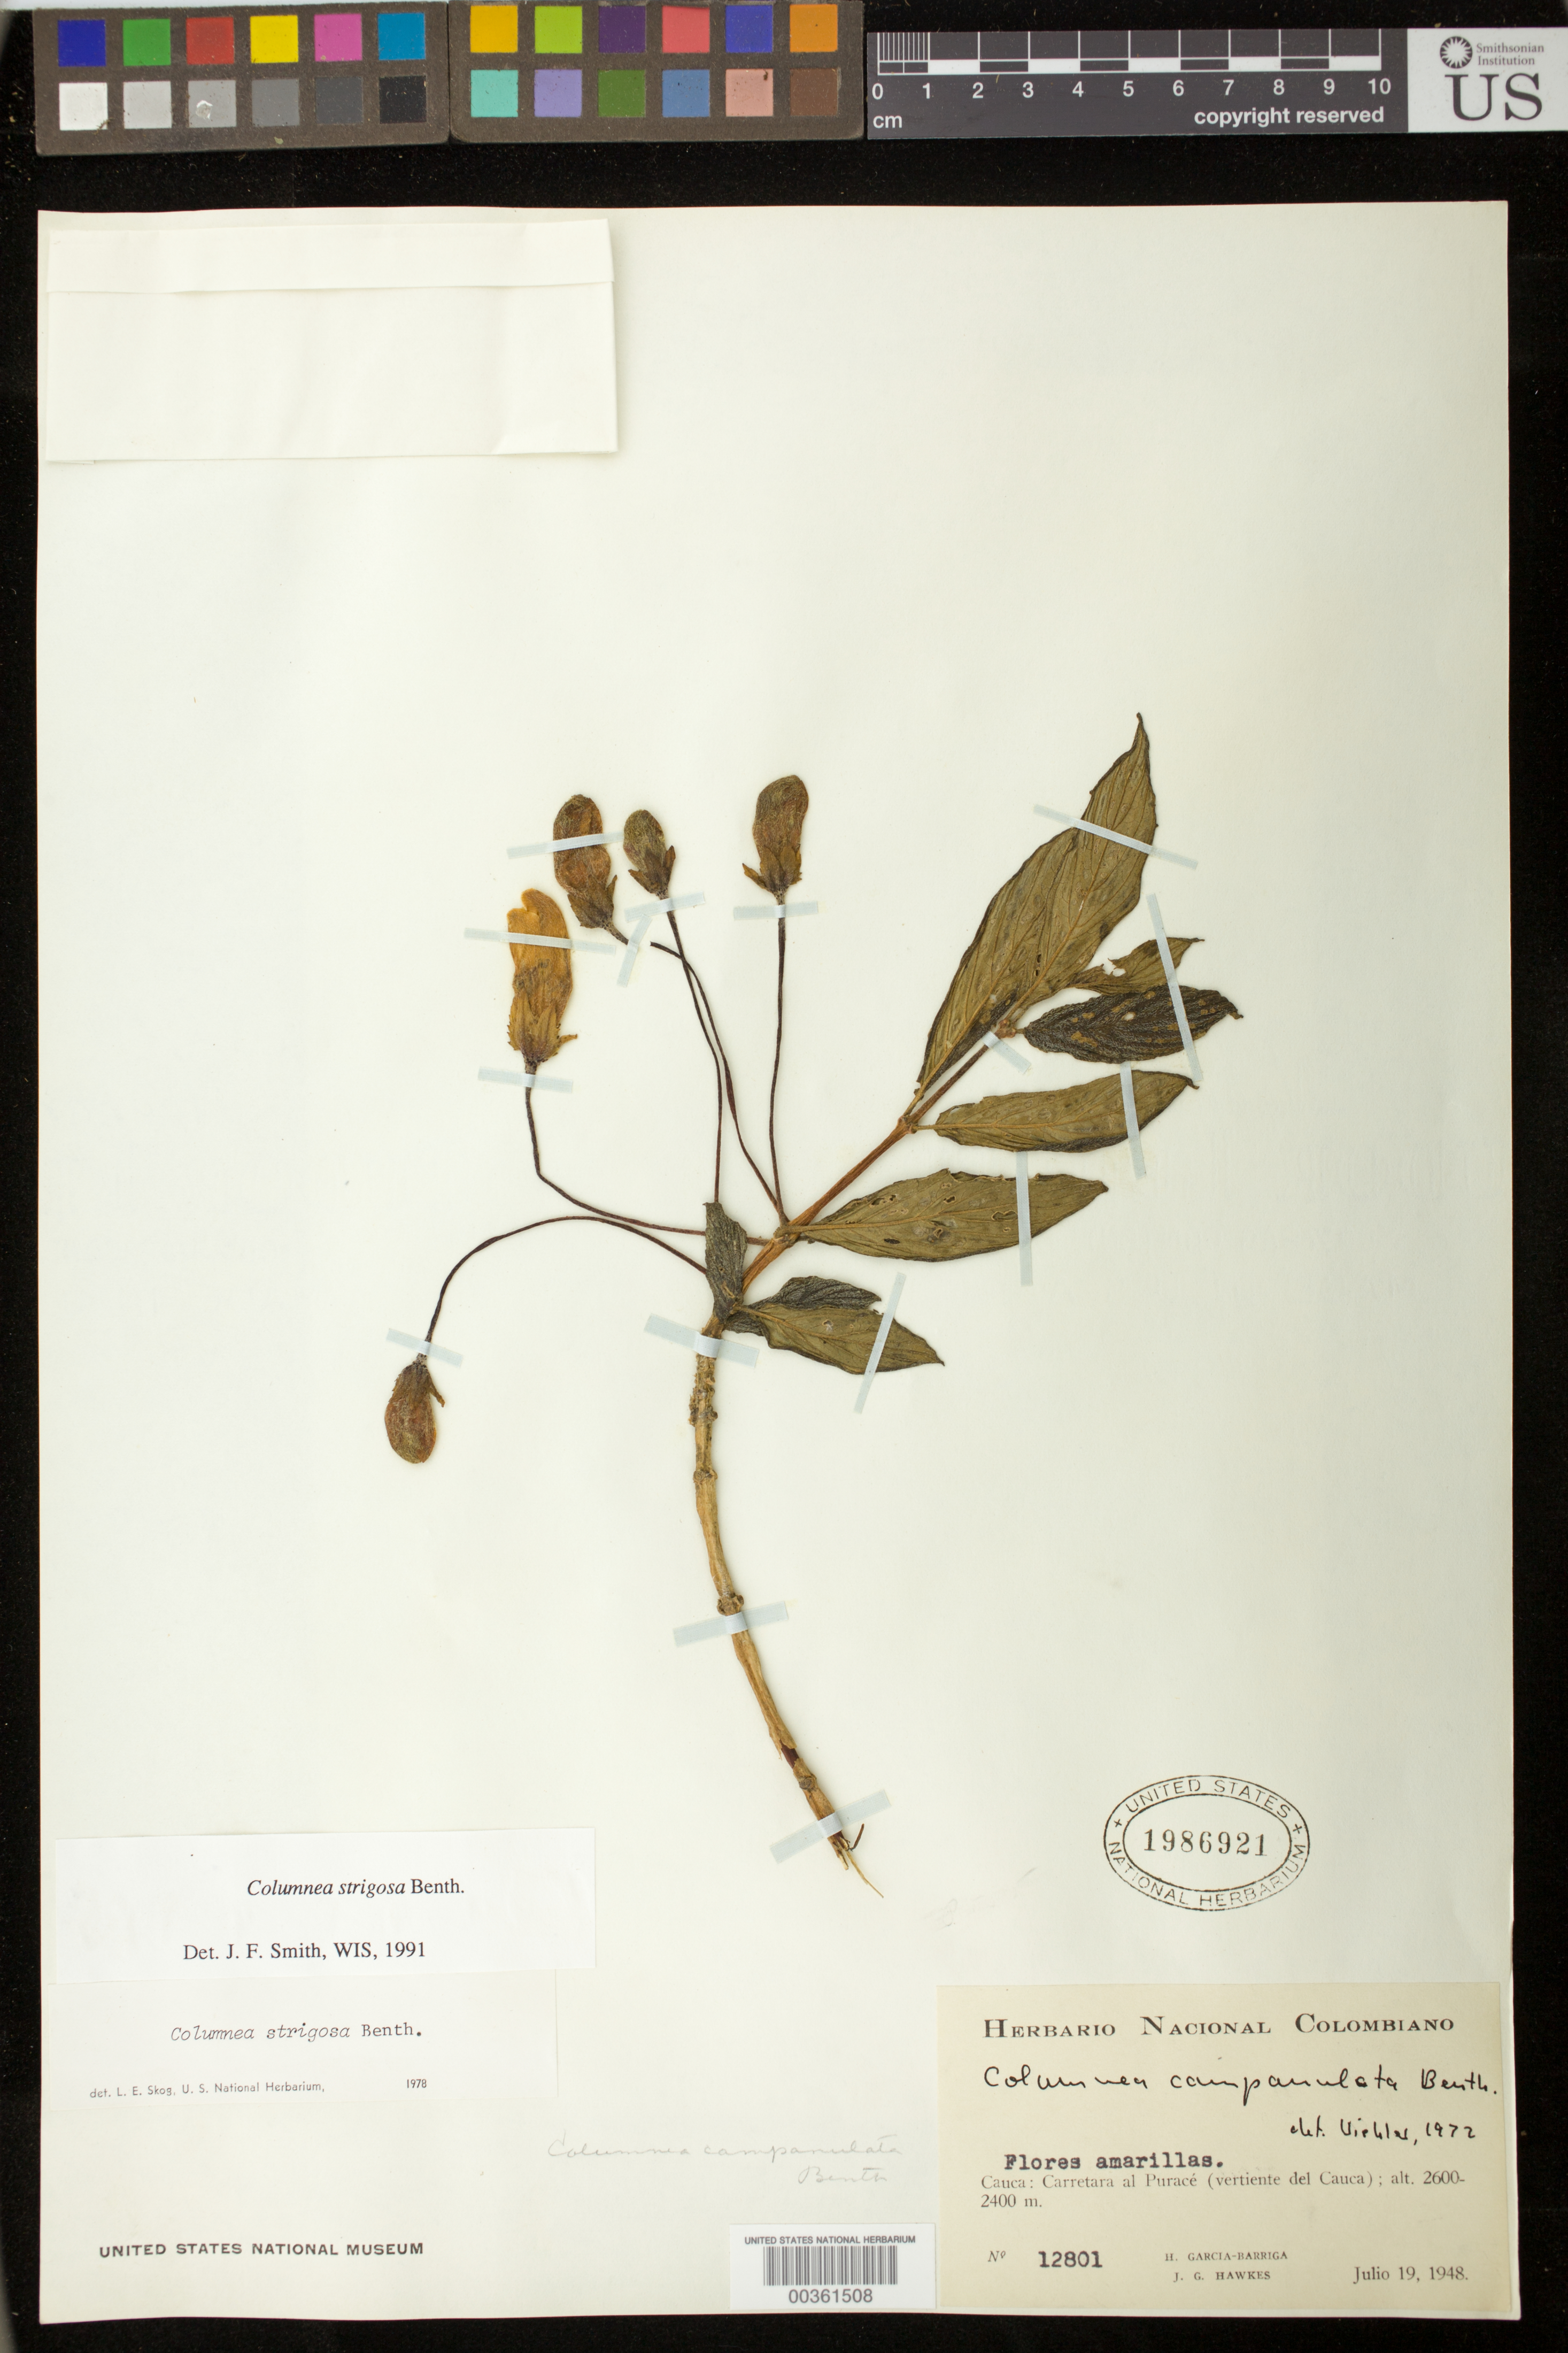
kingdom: Plantae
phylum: Tracheophyta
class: Magnoliopsida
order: Lamiales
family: Gesneriaceae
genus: Columnea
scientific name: Columnea strigosa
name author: Benth.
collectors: H. García Barriga & J. Hawkes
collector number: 12801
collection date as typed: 19 Jul 1948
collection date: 1948-07-19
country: Colombia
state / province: Cauca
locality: Carretara al Purace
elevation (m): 2400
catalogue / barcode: US 1986921